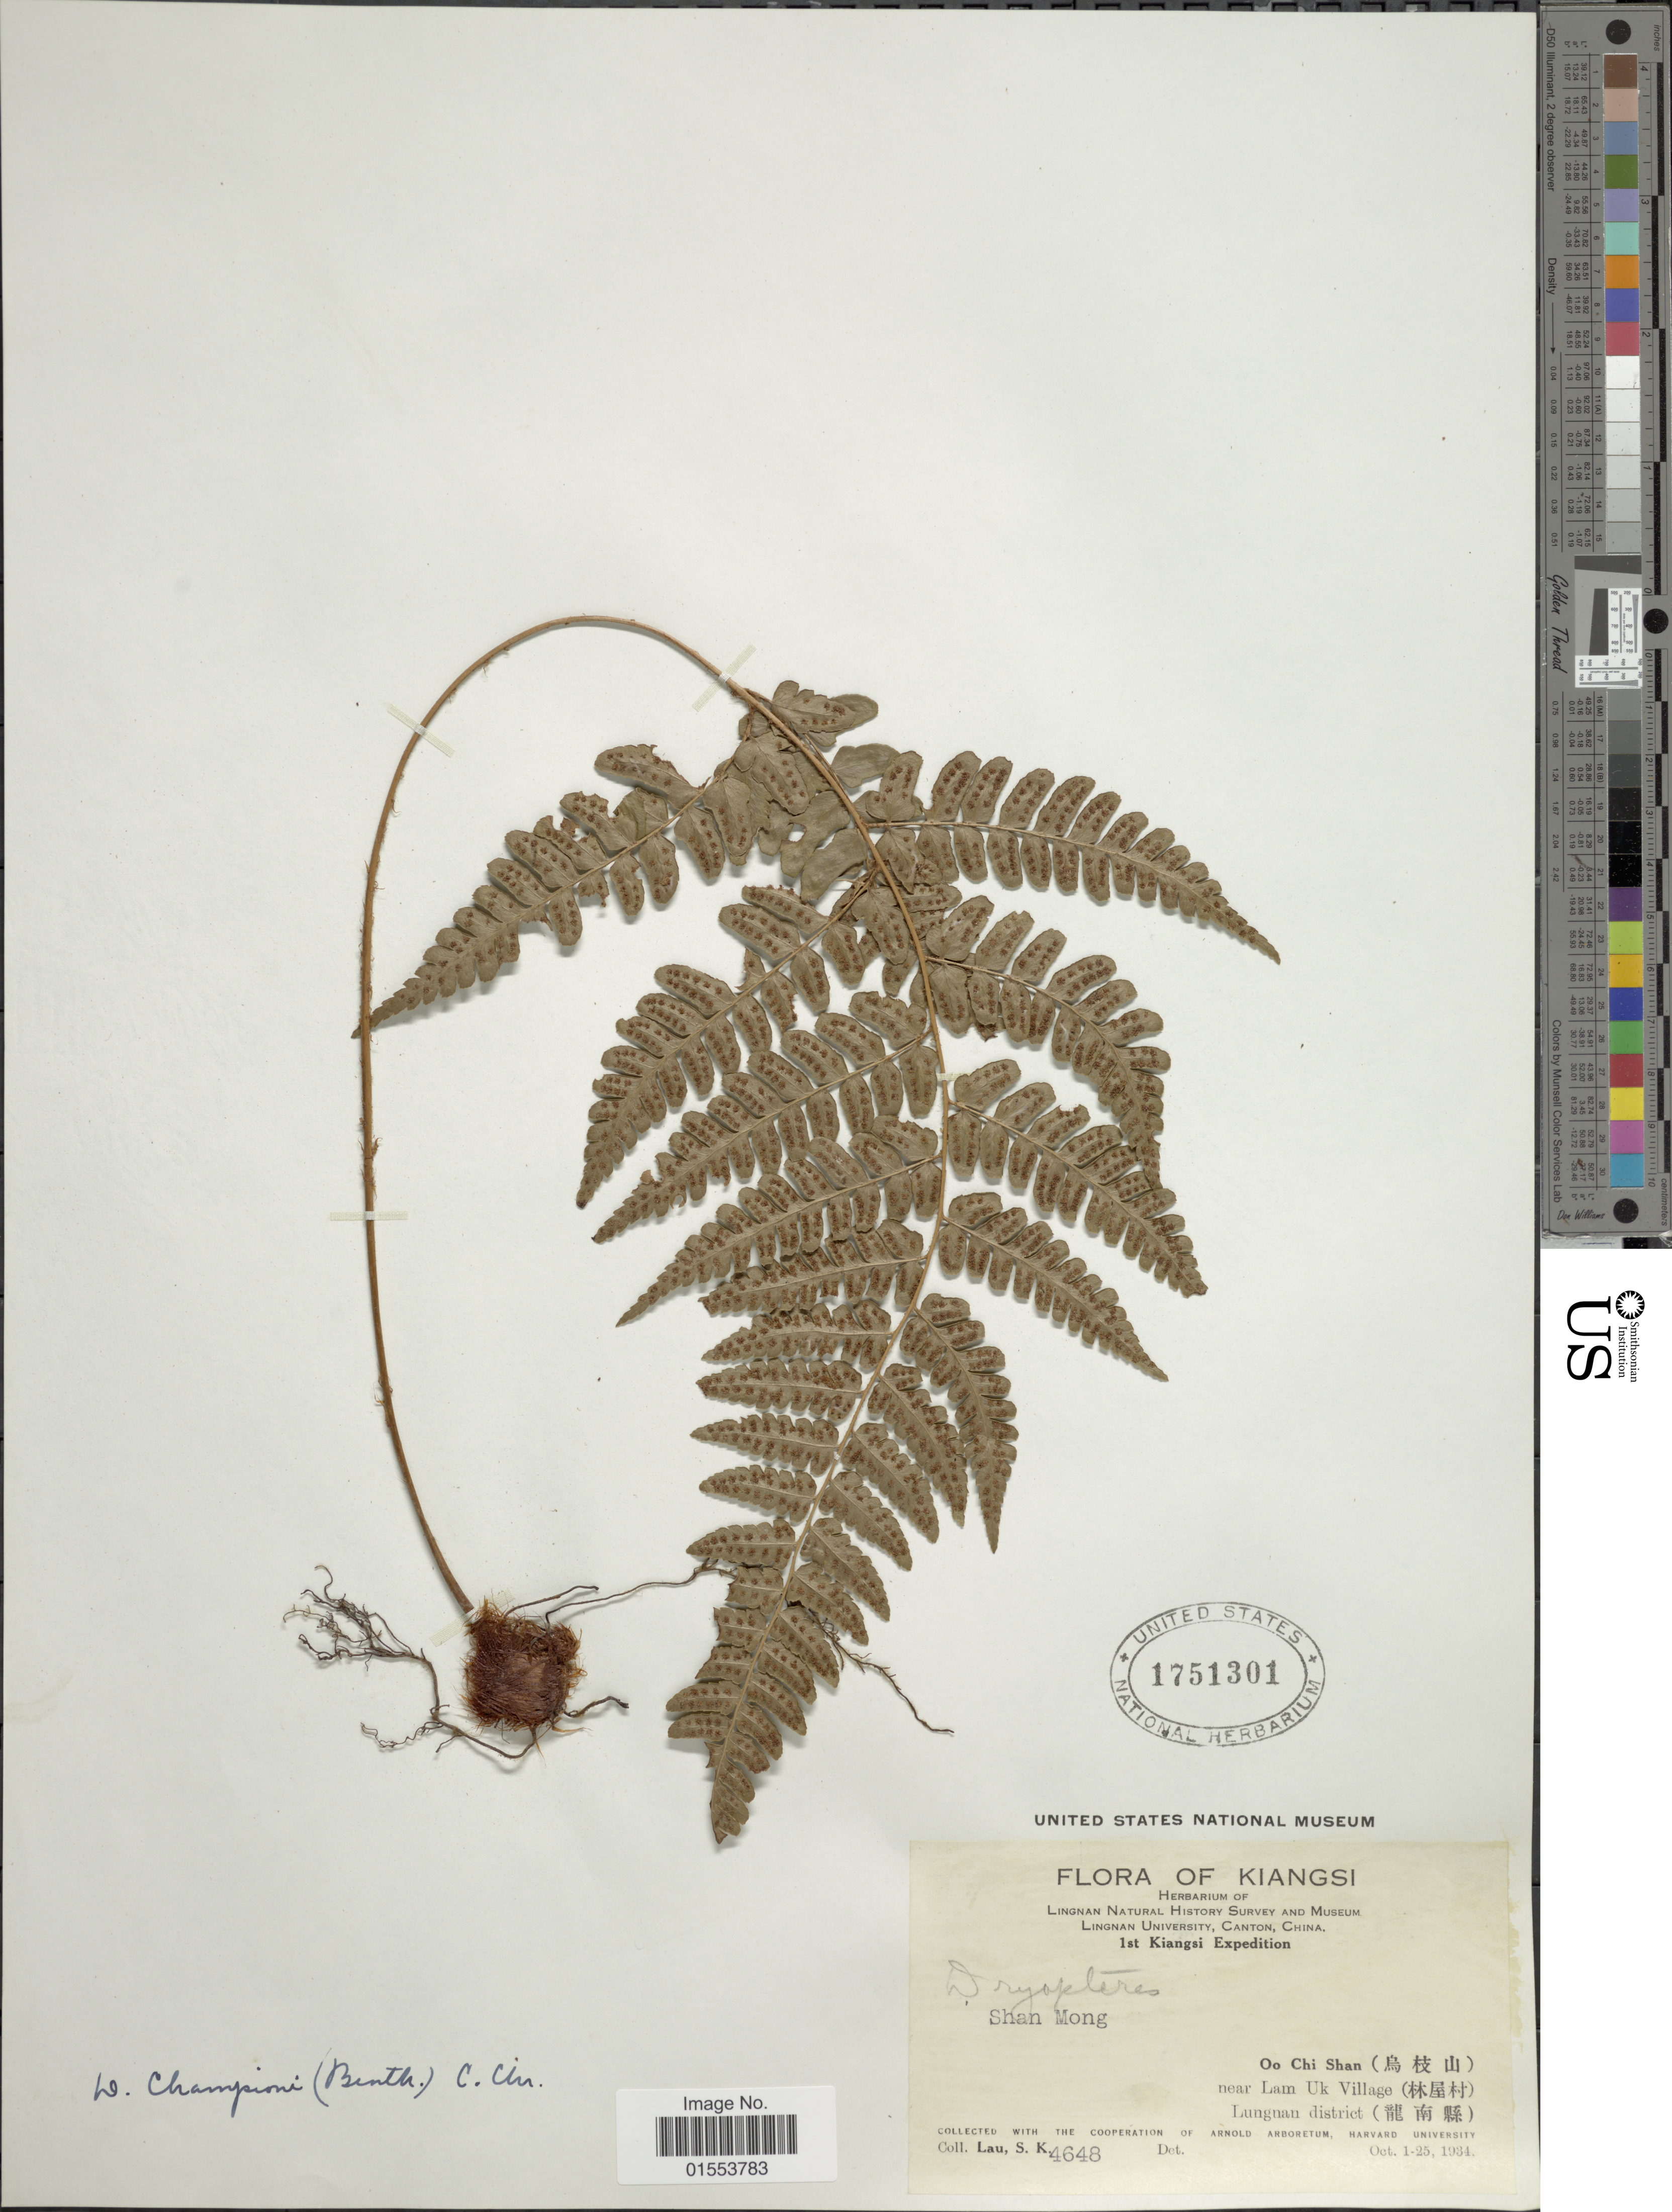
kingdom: Plantae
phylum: Tracheophyta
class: Polypodiopsida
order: Polypodiales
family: Dryopteridaceae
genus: Dryopteris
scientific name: Dryopteris championii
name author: (Benth.) C. Chr.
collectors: S. K. Lau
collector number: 4648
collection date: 1934-10-01/1934-10-25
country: China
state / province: Jiangxi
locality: Kiangsi, Shan Mong, Oo Chi Shan (X) near Lam Uk Village (X) Lungnan district (X).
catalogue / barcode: US 1751301